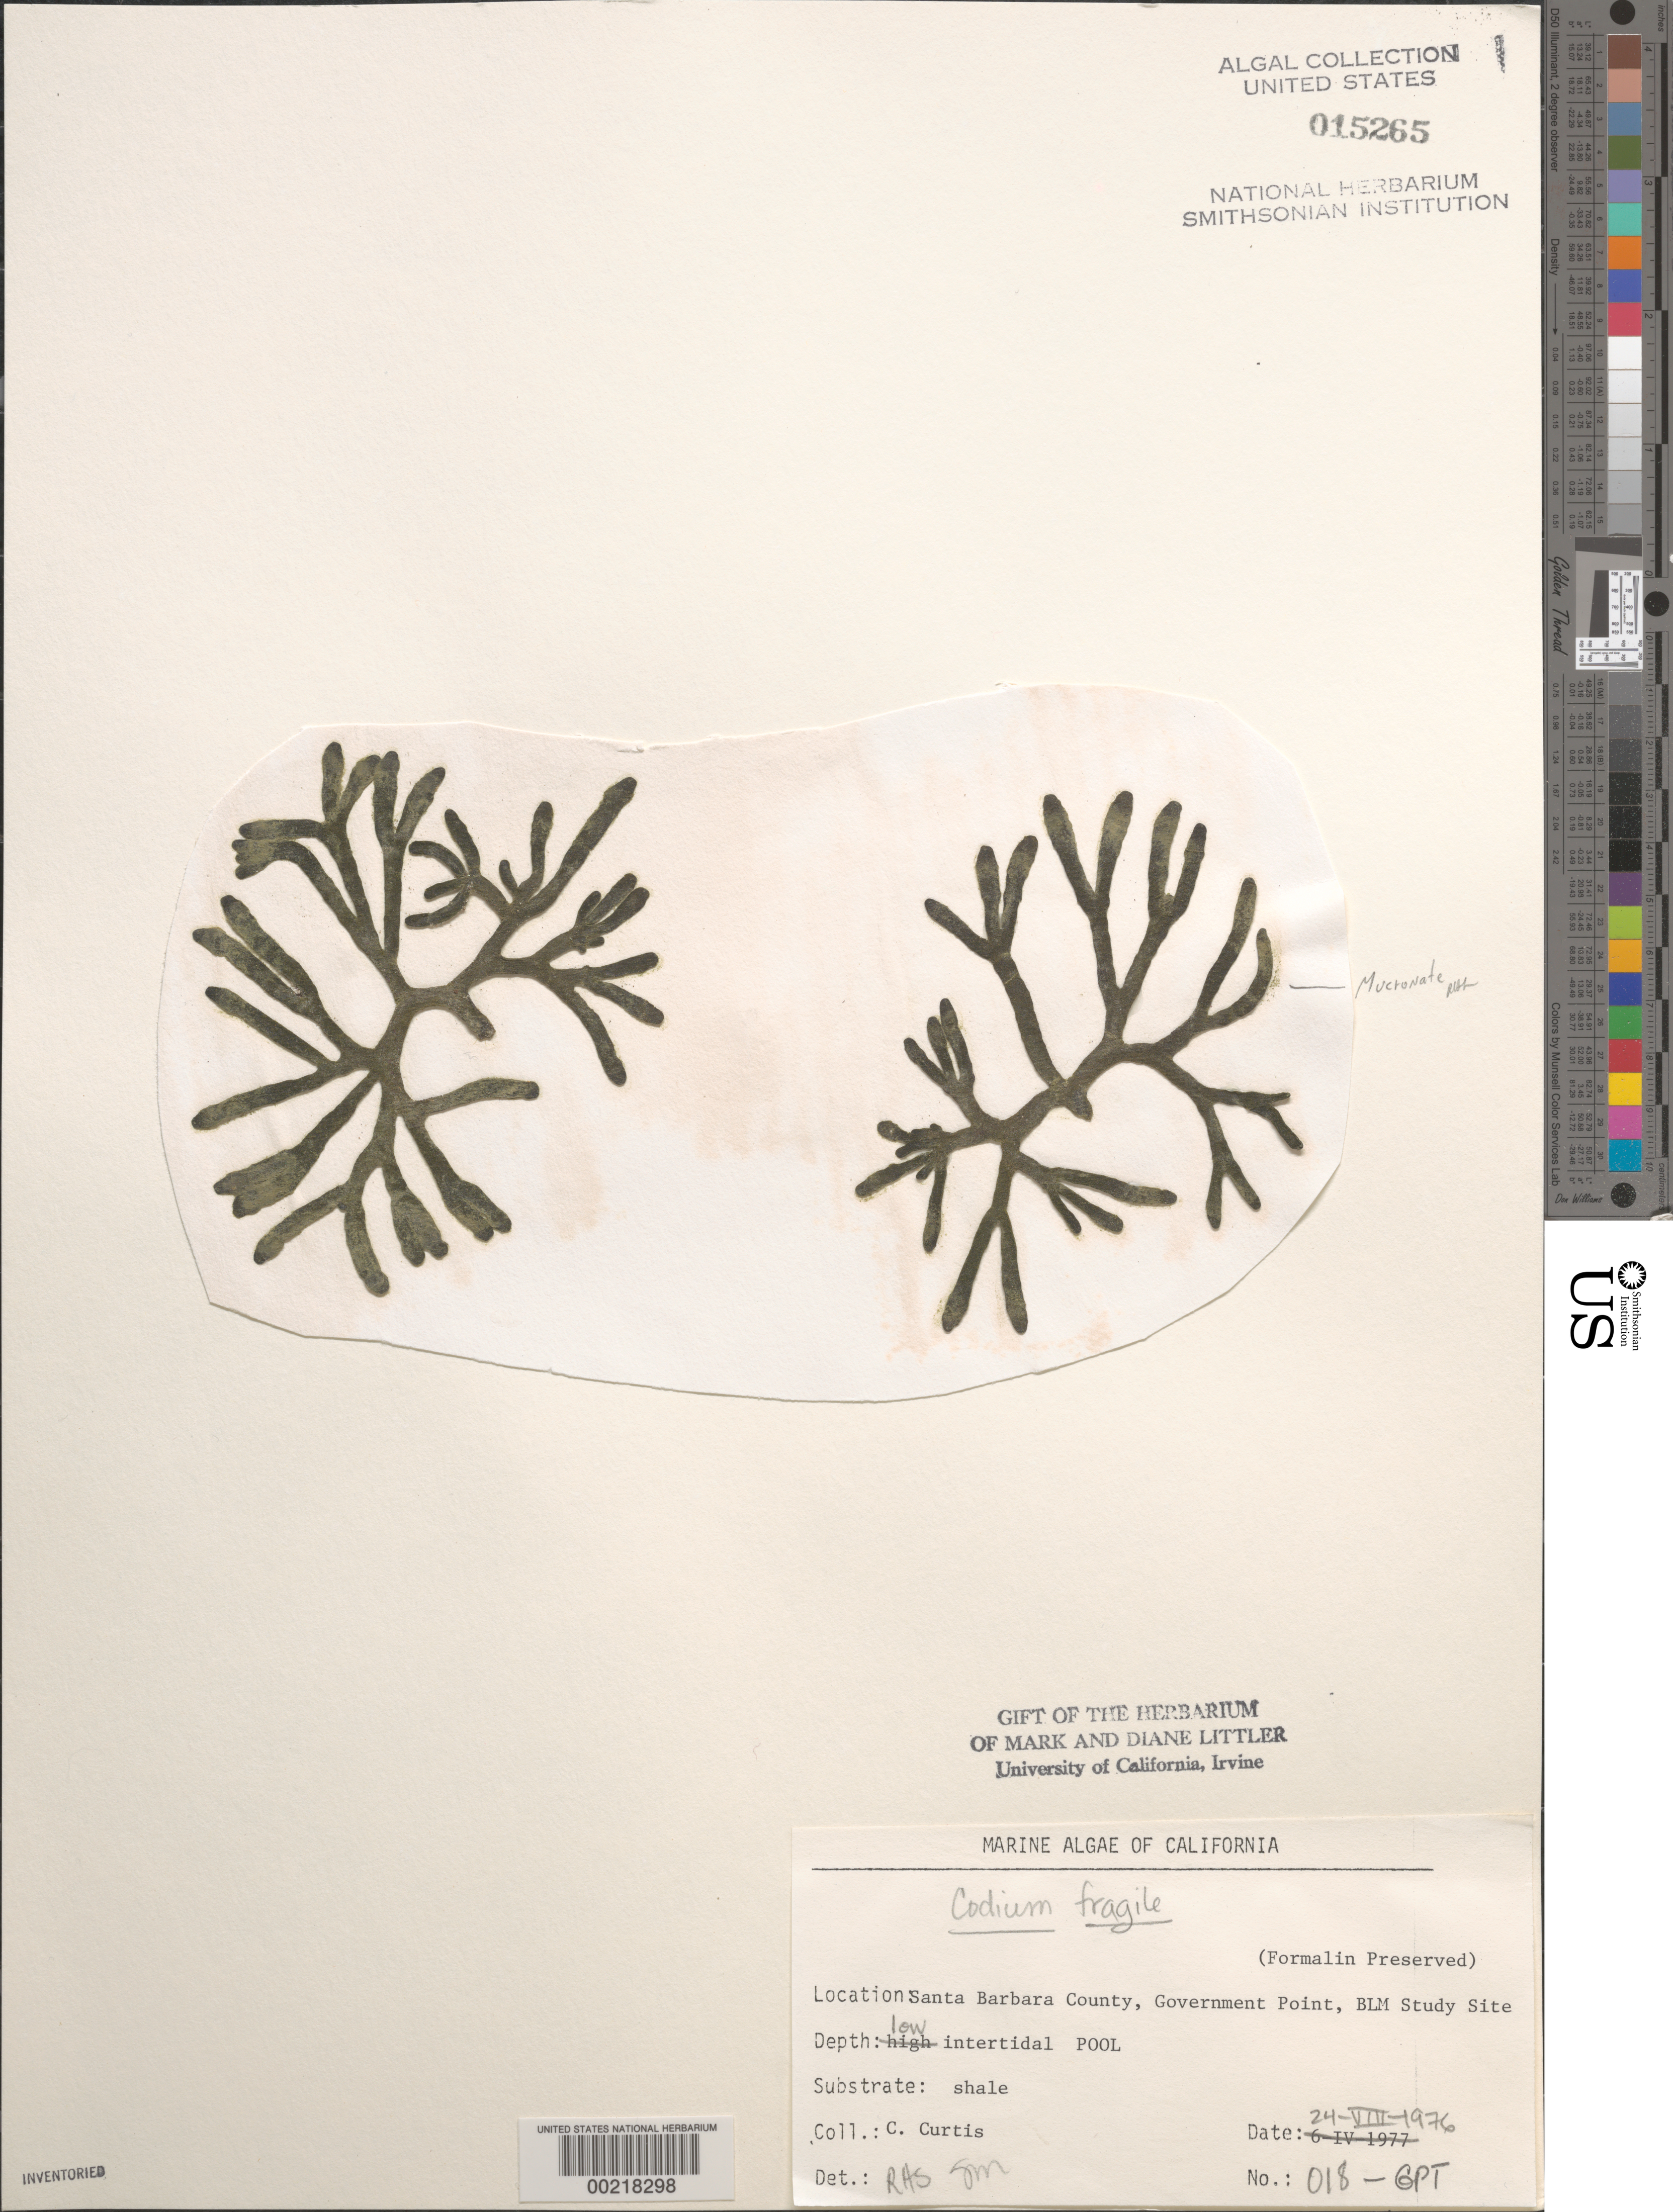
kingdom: Plantae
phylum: Chlorophyta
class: Ulvophyceae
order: Bryopsidales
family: Codiaceae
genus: Codium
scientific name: Codium fragile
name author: (Suringar) P. Hariot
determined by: Sims, Robert H.; Murray, S. N.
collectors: C. Curtis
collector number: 018-gpt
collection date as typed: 24 Aug 1976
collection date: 1976-08-24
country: United States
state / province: California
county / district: Santa Barbara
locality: Government Point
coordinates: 34 26'31"N, 120 24'06"W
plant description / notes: BLM-SOCALBIGHT Rocky Intertidal Survey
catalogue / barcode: US 15265